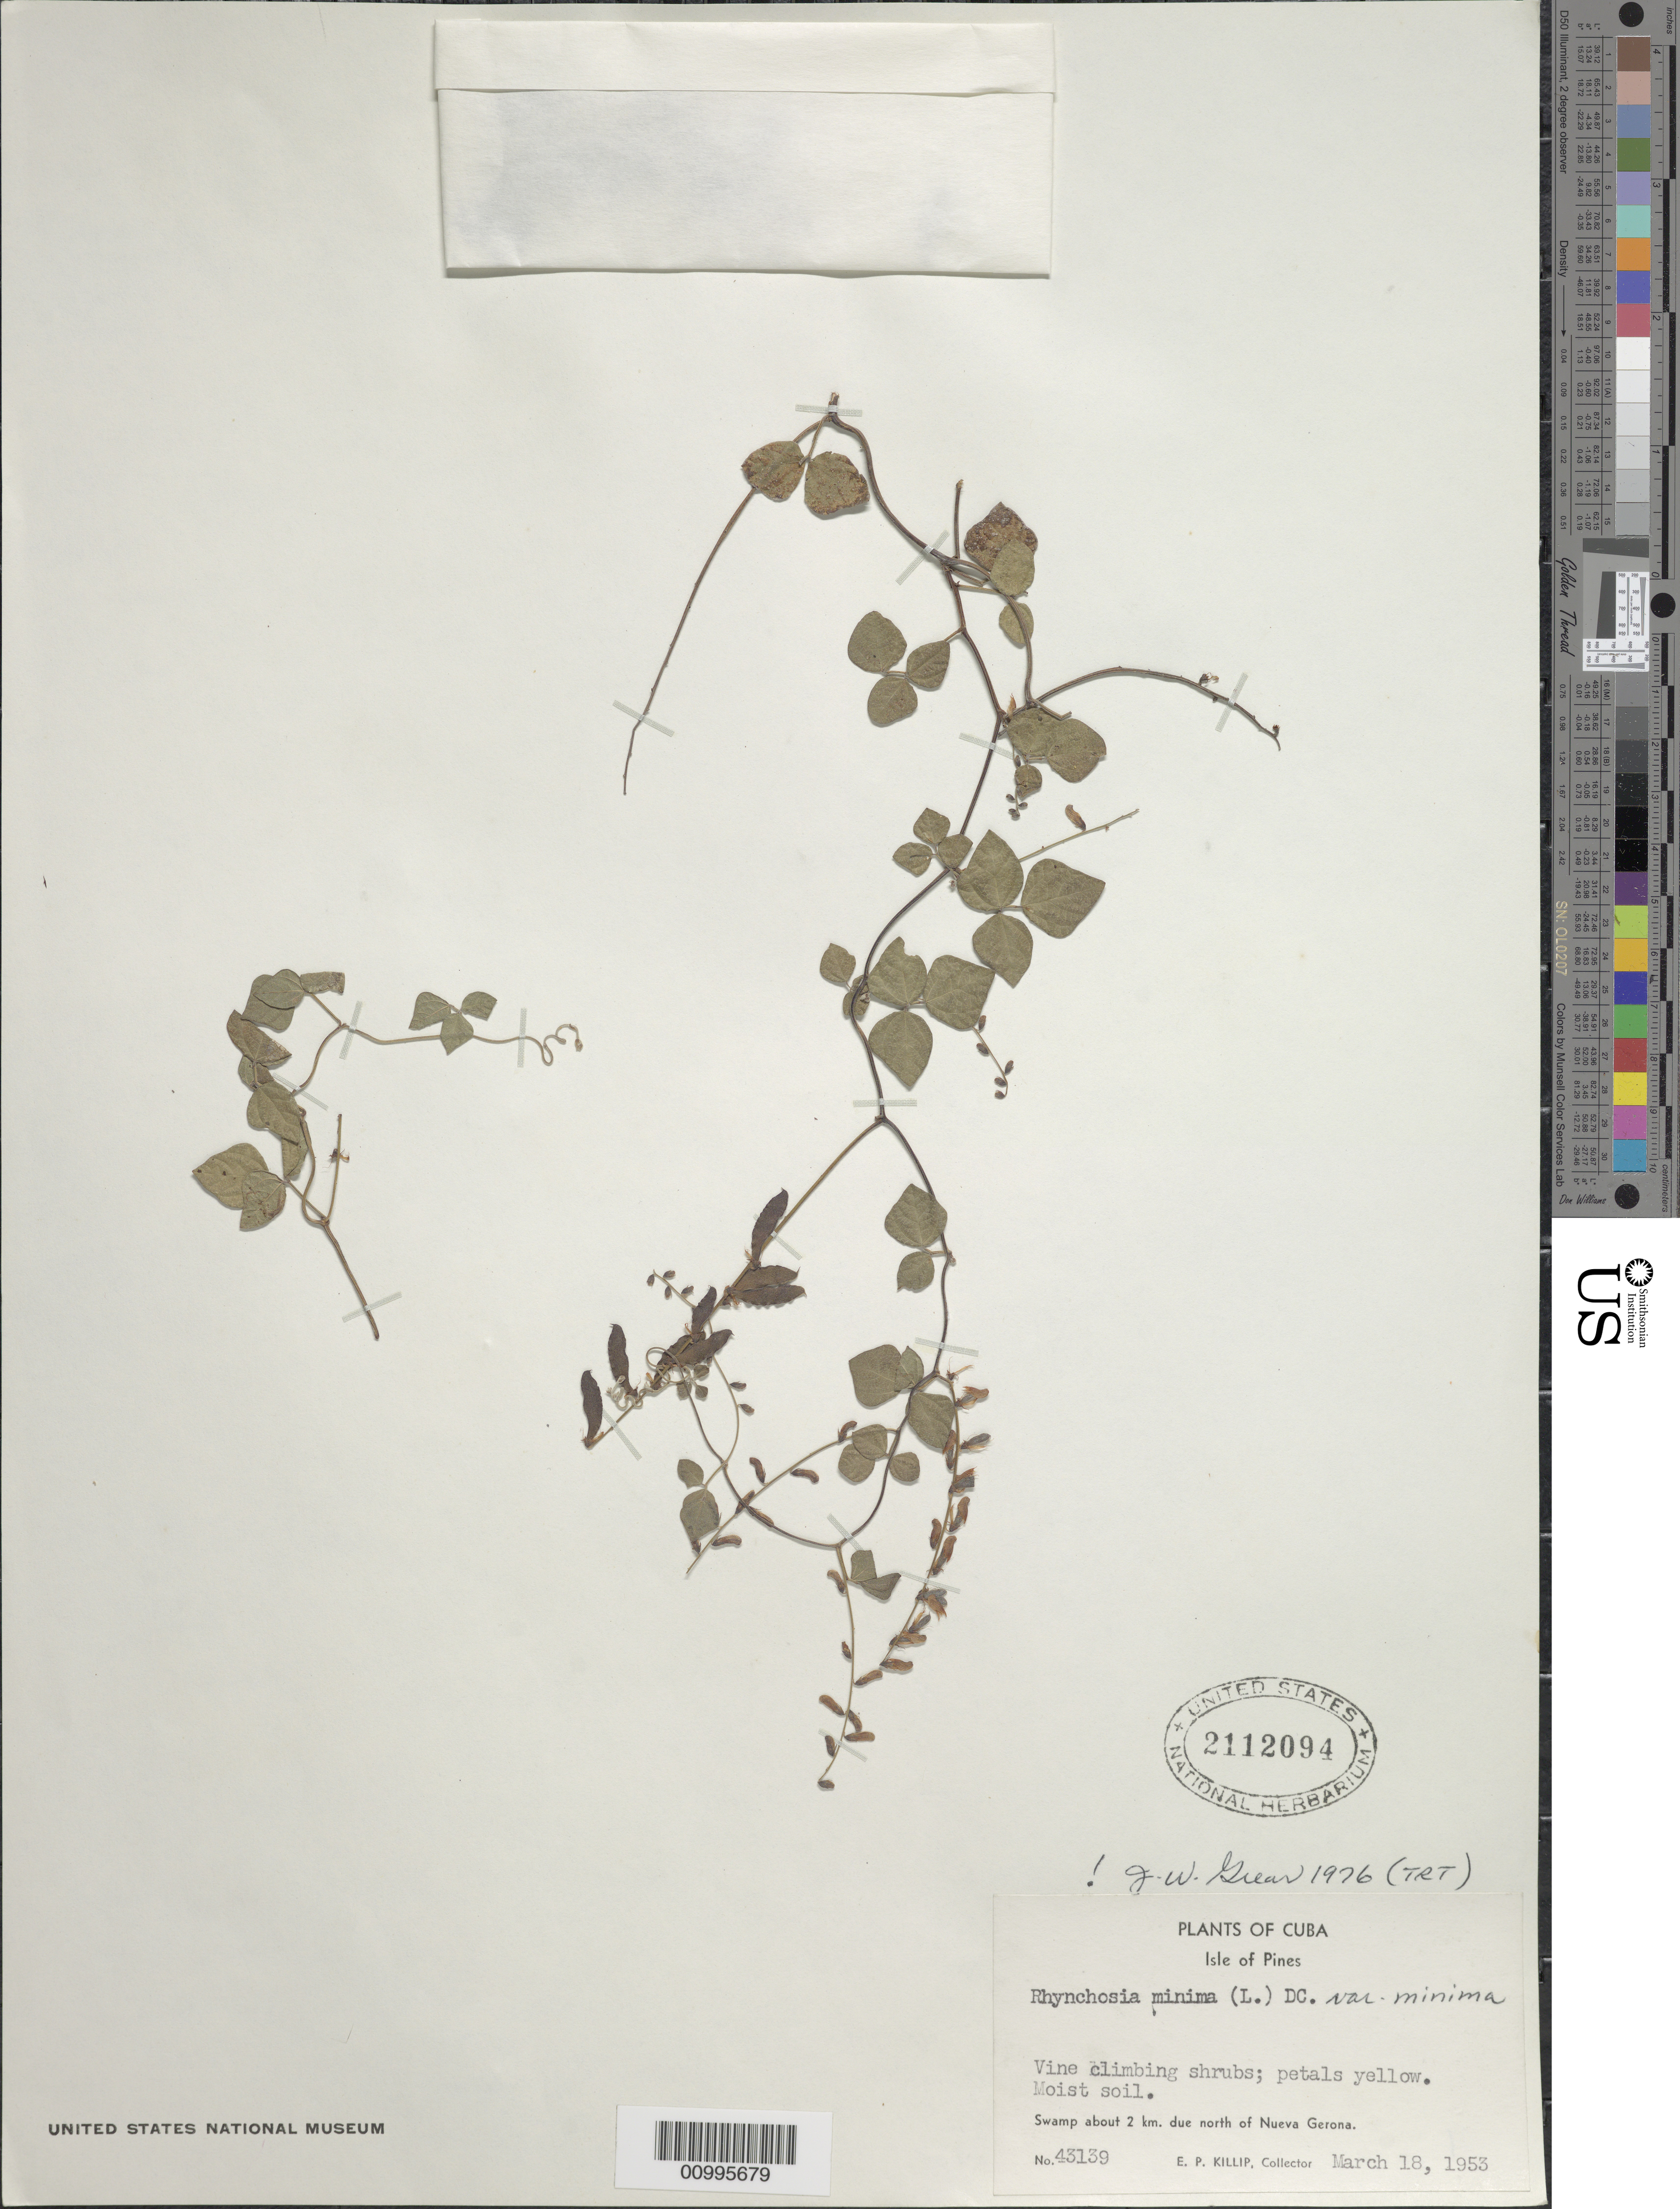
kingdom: Plantae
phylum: Tracheophyta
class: Magnoliopsida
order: Fabales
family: Fabaceae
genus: Rhynchosia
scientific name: Rhynchosia minima var. minima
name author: (L.) DC.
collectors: E. P. Killip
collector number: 43139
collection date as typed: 18 Mar 1953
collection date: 1953-03-18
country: Cuba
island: Isla de la Juventud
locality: Isle of Pines Swamp about 2 km due north of Nueva Gerona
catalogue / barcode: US 2112094